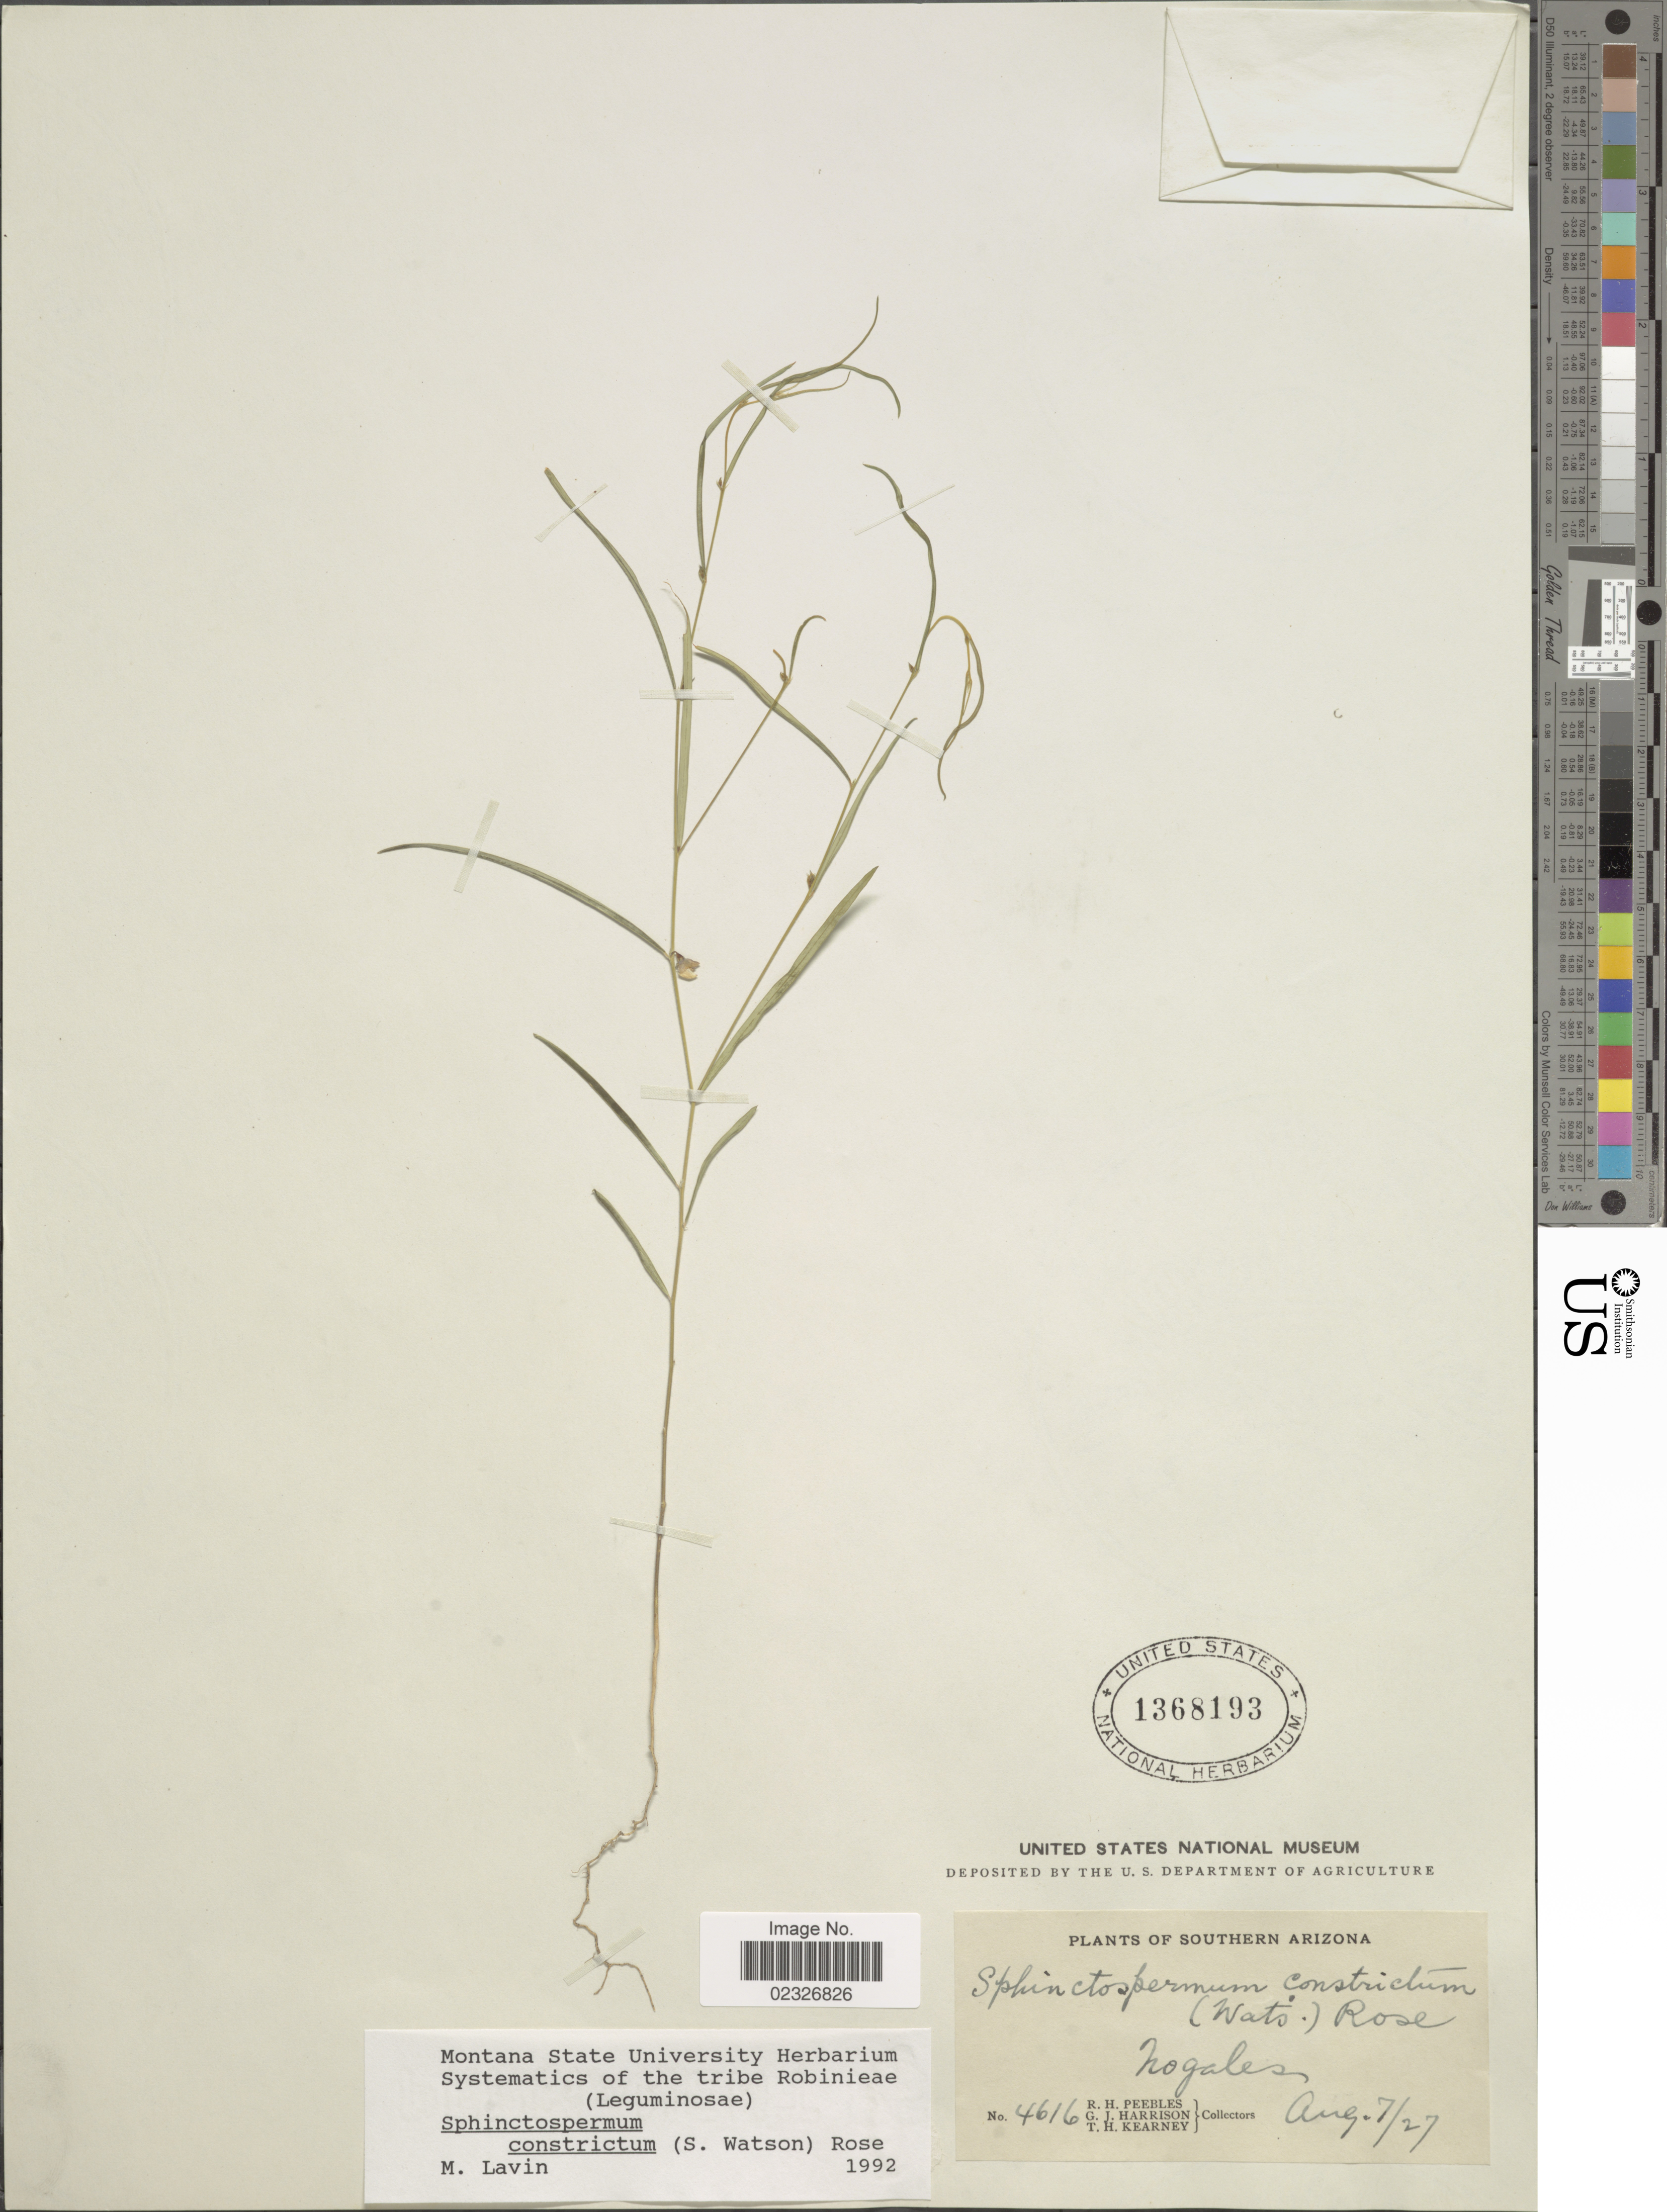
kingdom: Plantae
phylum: Tracheophyta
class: Magnoliopsida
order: Fabales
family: Fabaceae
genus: Sphinctospermum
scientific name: Sphinctospermum constrictum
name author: (S. Watson) Rose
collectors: R. H. Peebles, G. J. Harrison & T. H. Kearney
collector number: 4616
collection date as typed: Transcribed d/m/y: 7/8/27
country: United States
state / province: Arizona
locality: Southern Arizona. Nogales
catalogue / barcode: US 1368193